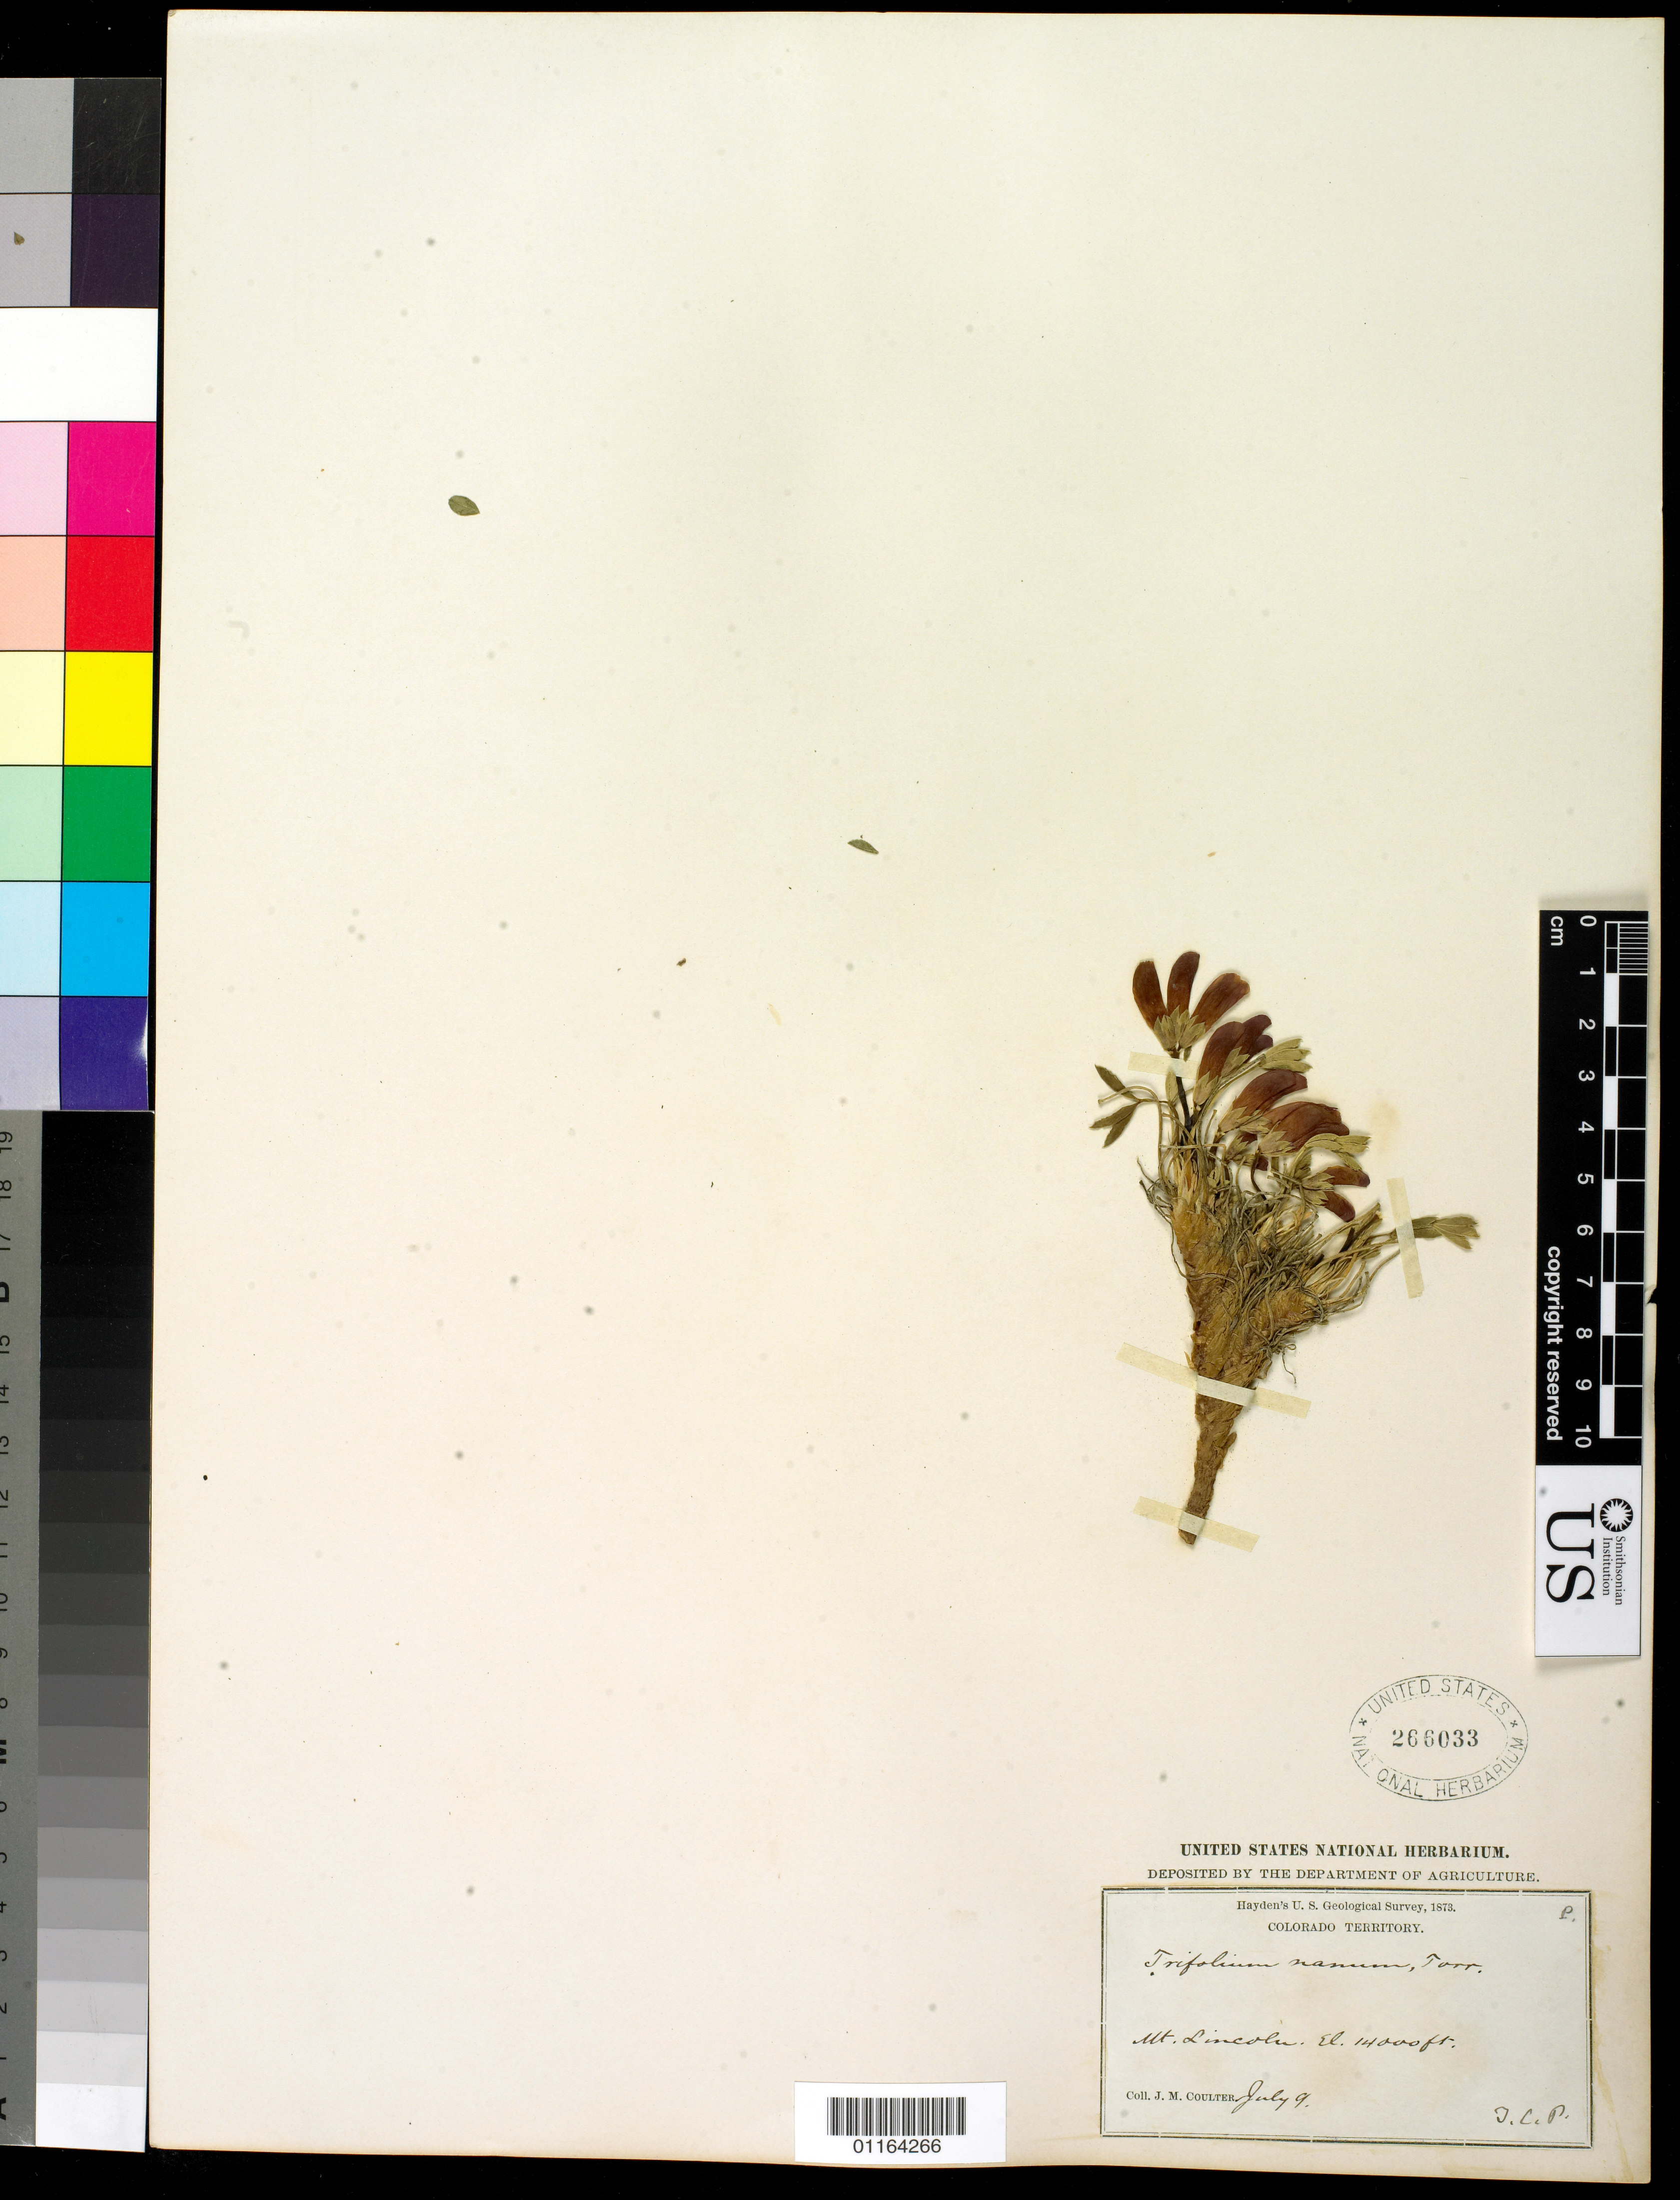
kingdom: Plantae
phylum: Tracheophyta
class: Magnoliopsida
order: Fabales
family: Fabaceae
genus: Trifolium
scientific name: Trifolium nanum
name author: Torr.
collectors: J. M. Coulter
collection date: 1873-07-09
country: United States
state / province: Colorado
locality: Mt. Lincoln.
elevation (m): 4267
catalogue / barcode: US 266033